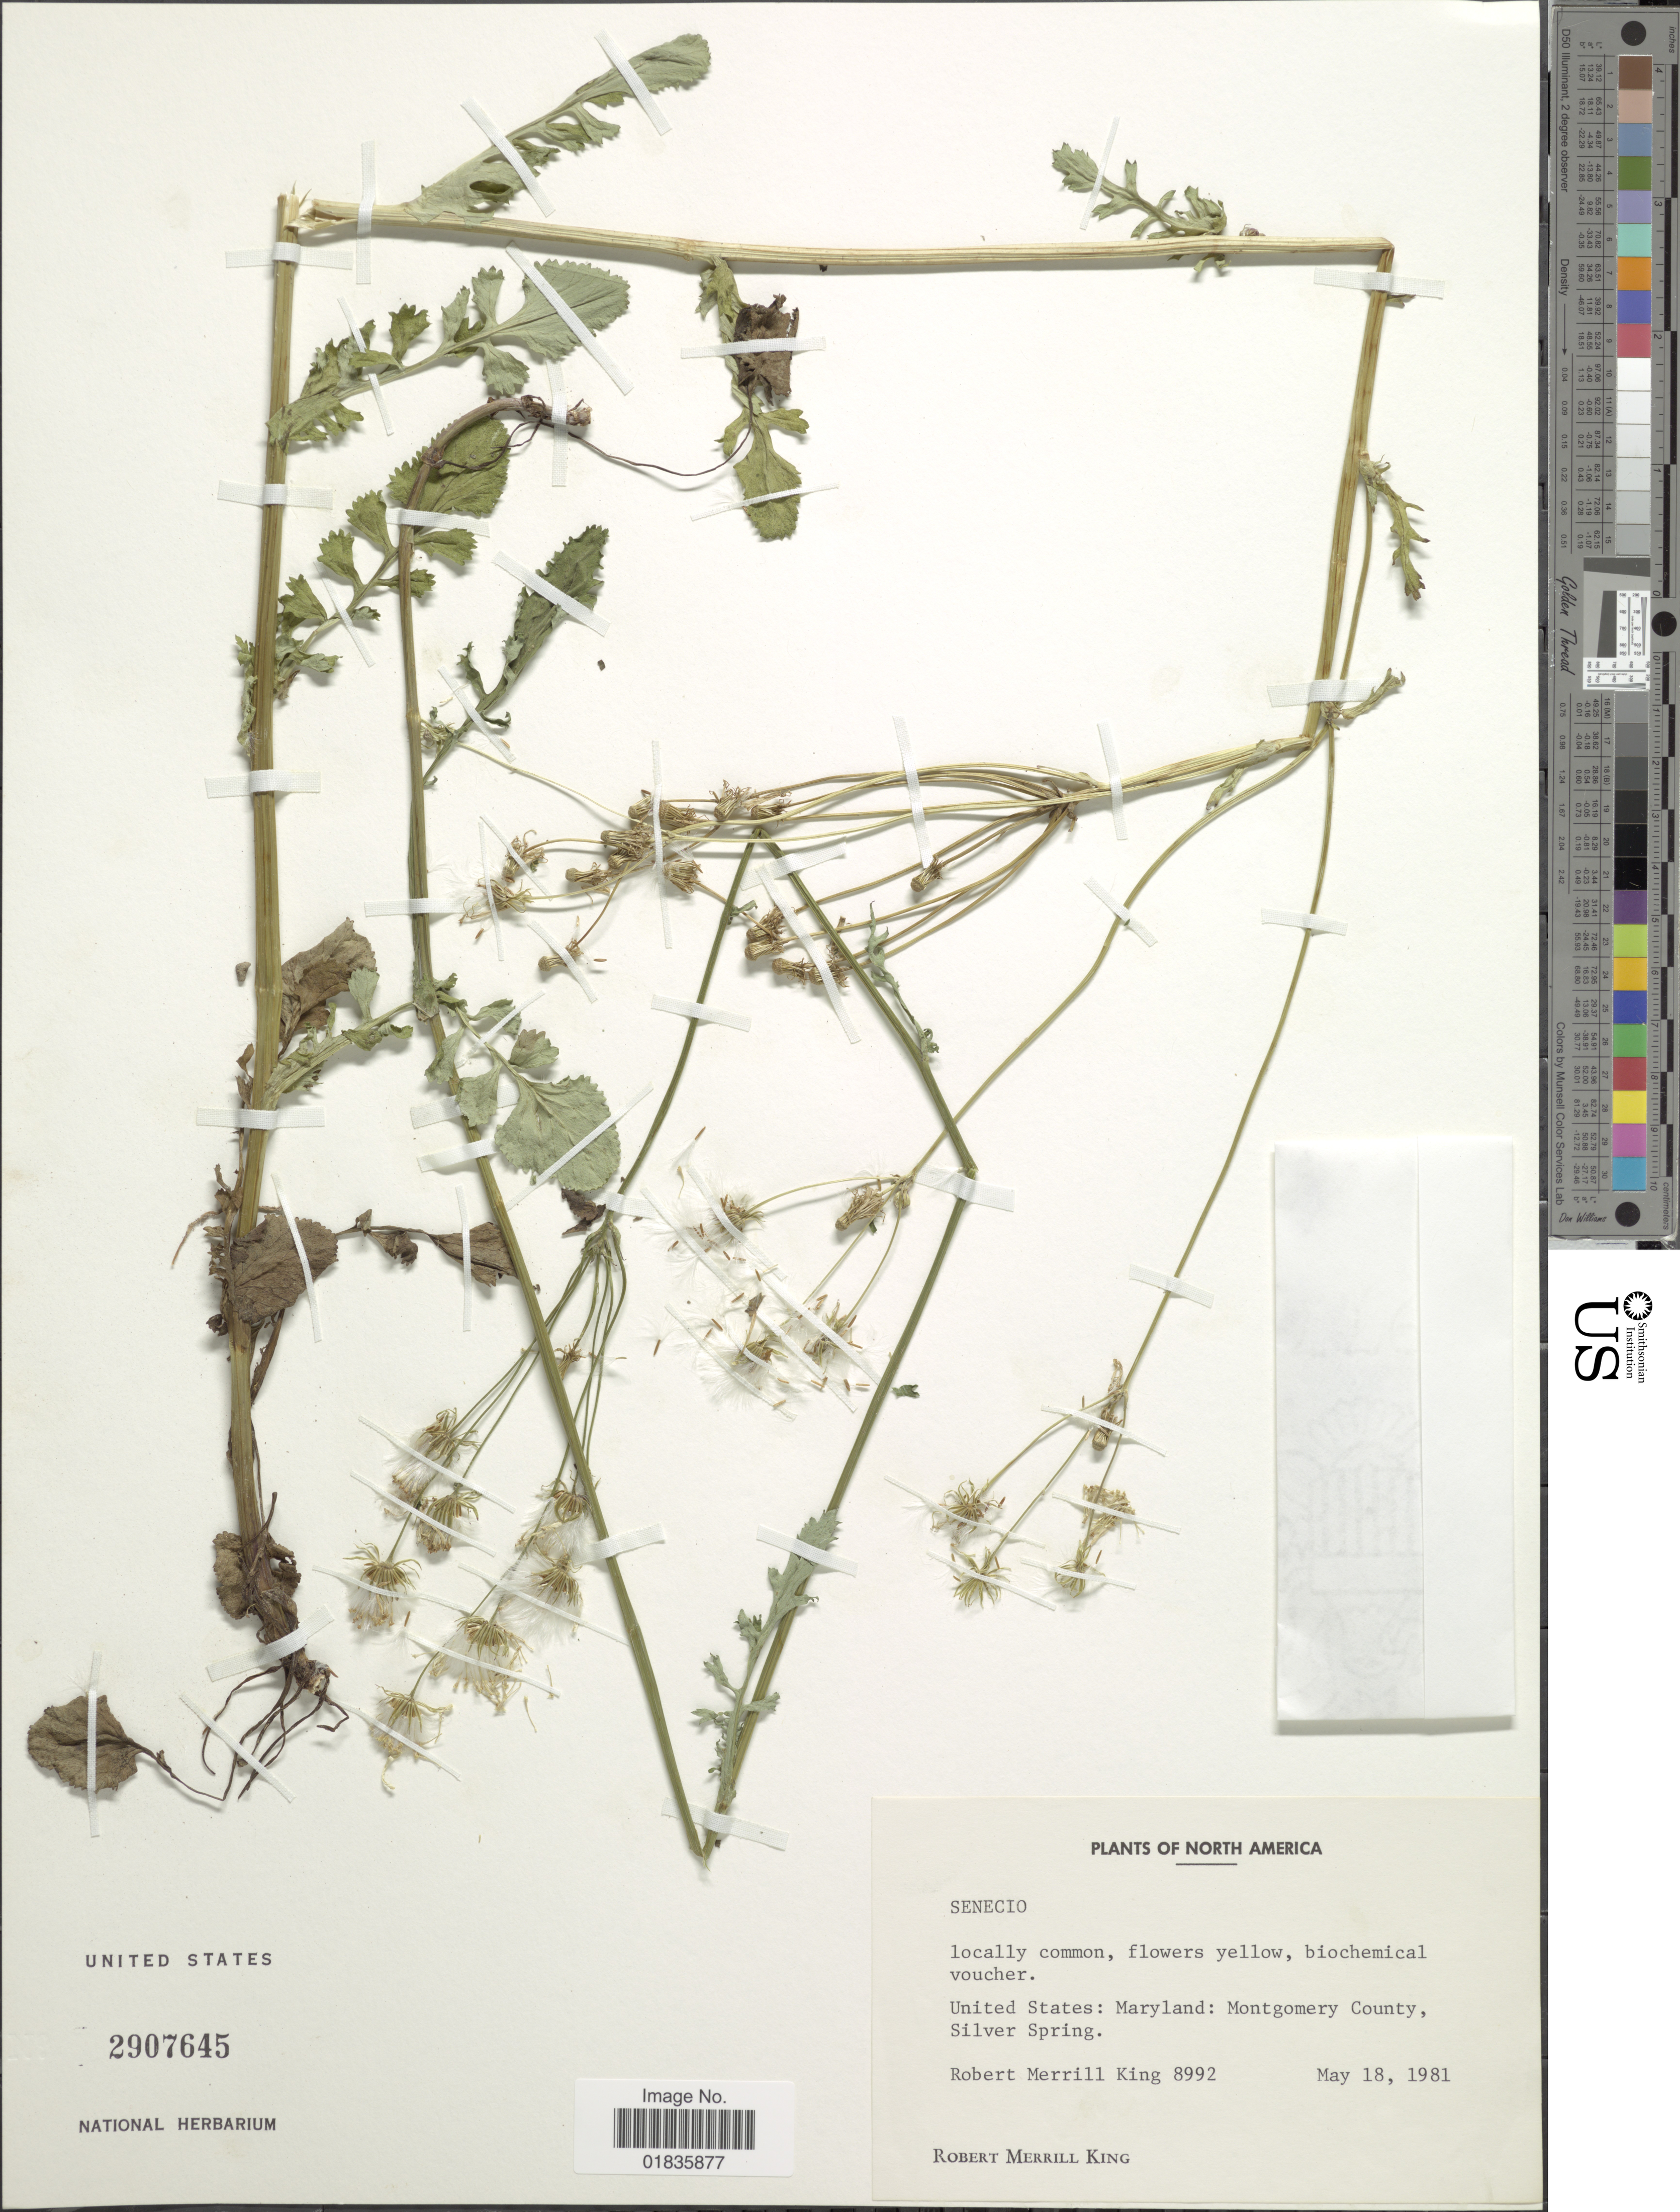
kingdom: Plantae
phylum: Tracheophyta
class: Magnoliopsida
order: Asterales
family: Asteraceae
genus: Senecio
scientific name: Senecio sp.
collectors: R. M. King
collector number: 8992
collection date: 1981-05-18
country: United States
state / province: Maryland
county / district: Montgomery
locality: Montgomery County, Silver Springs.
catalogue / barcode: US 2907645